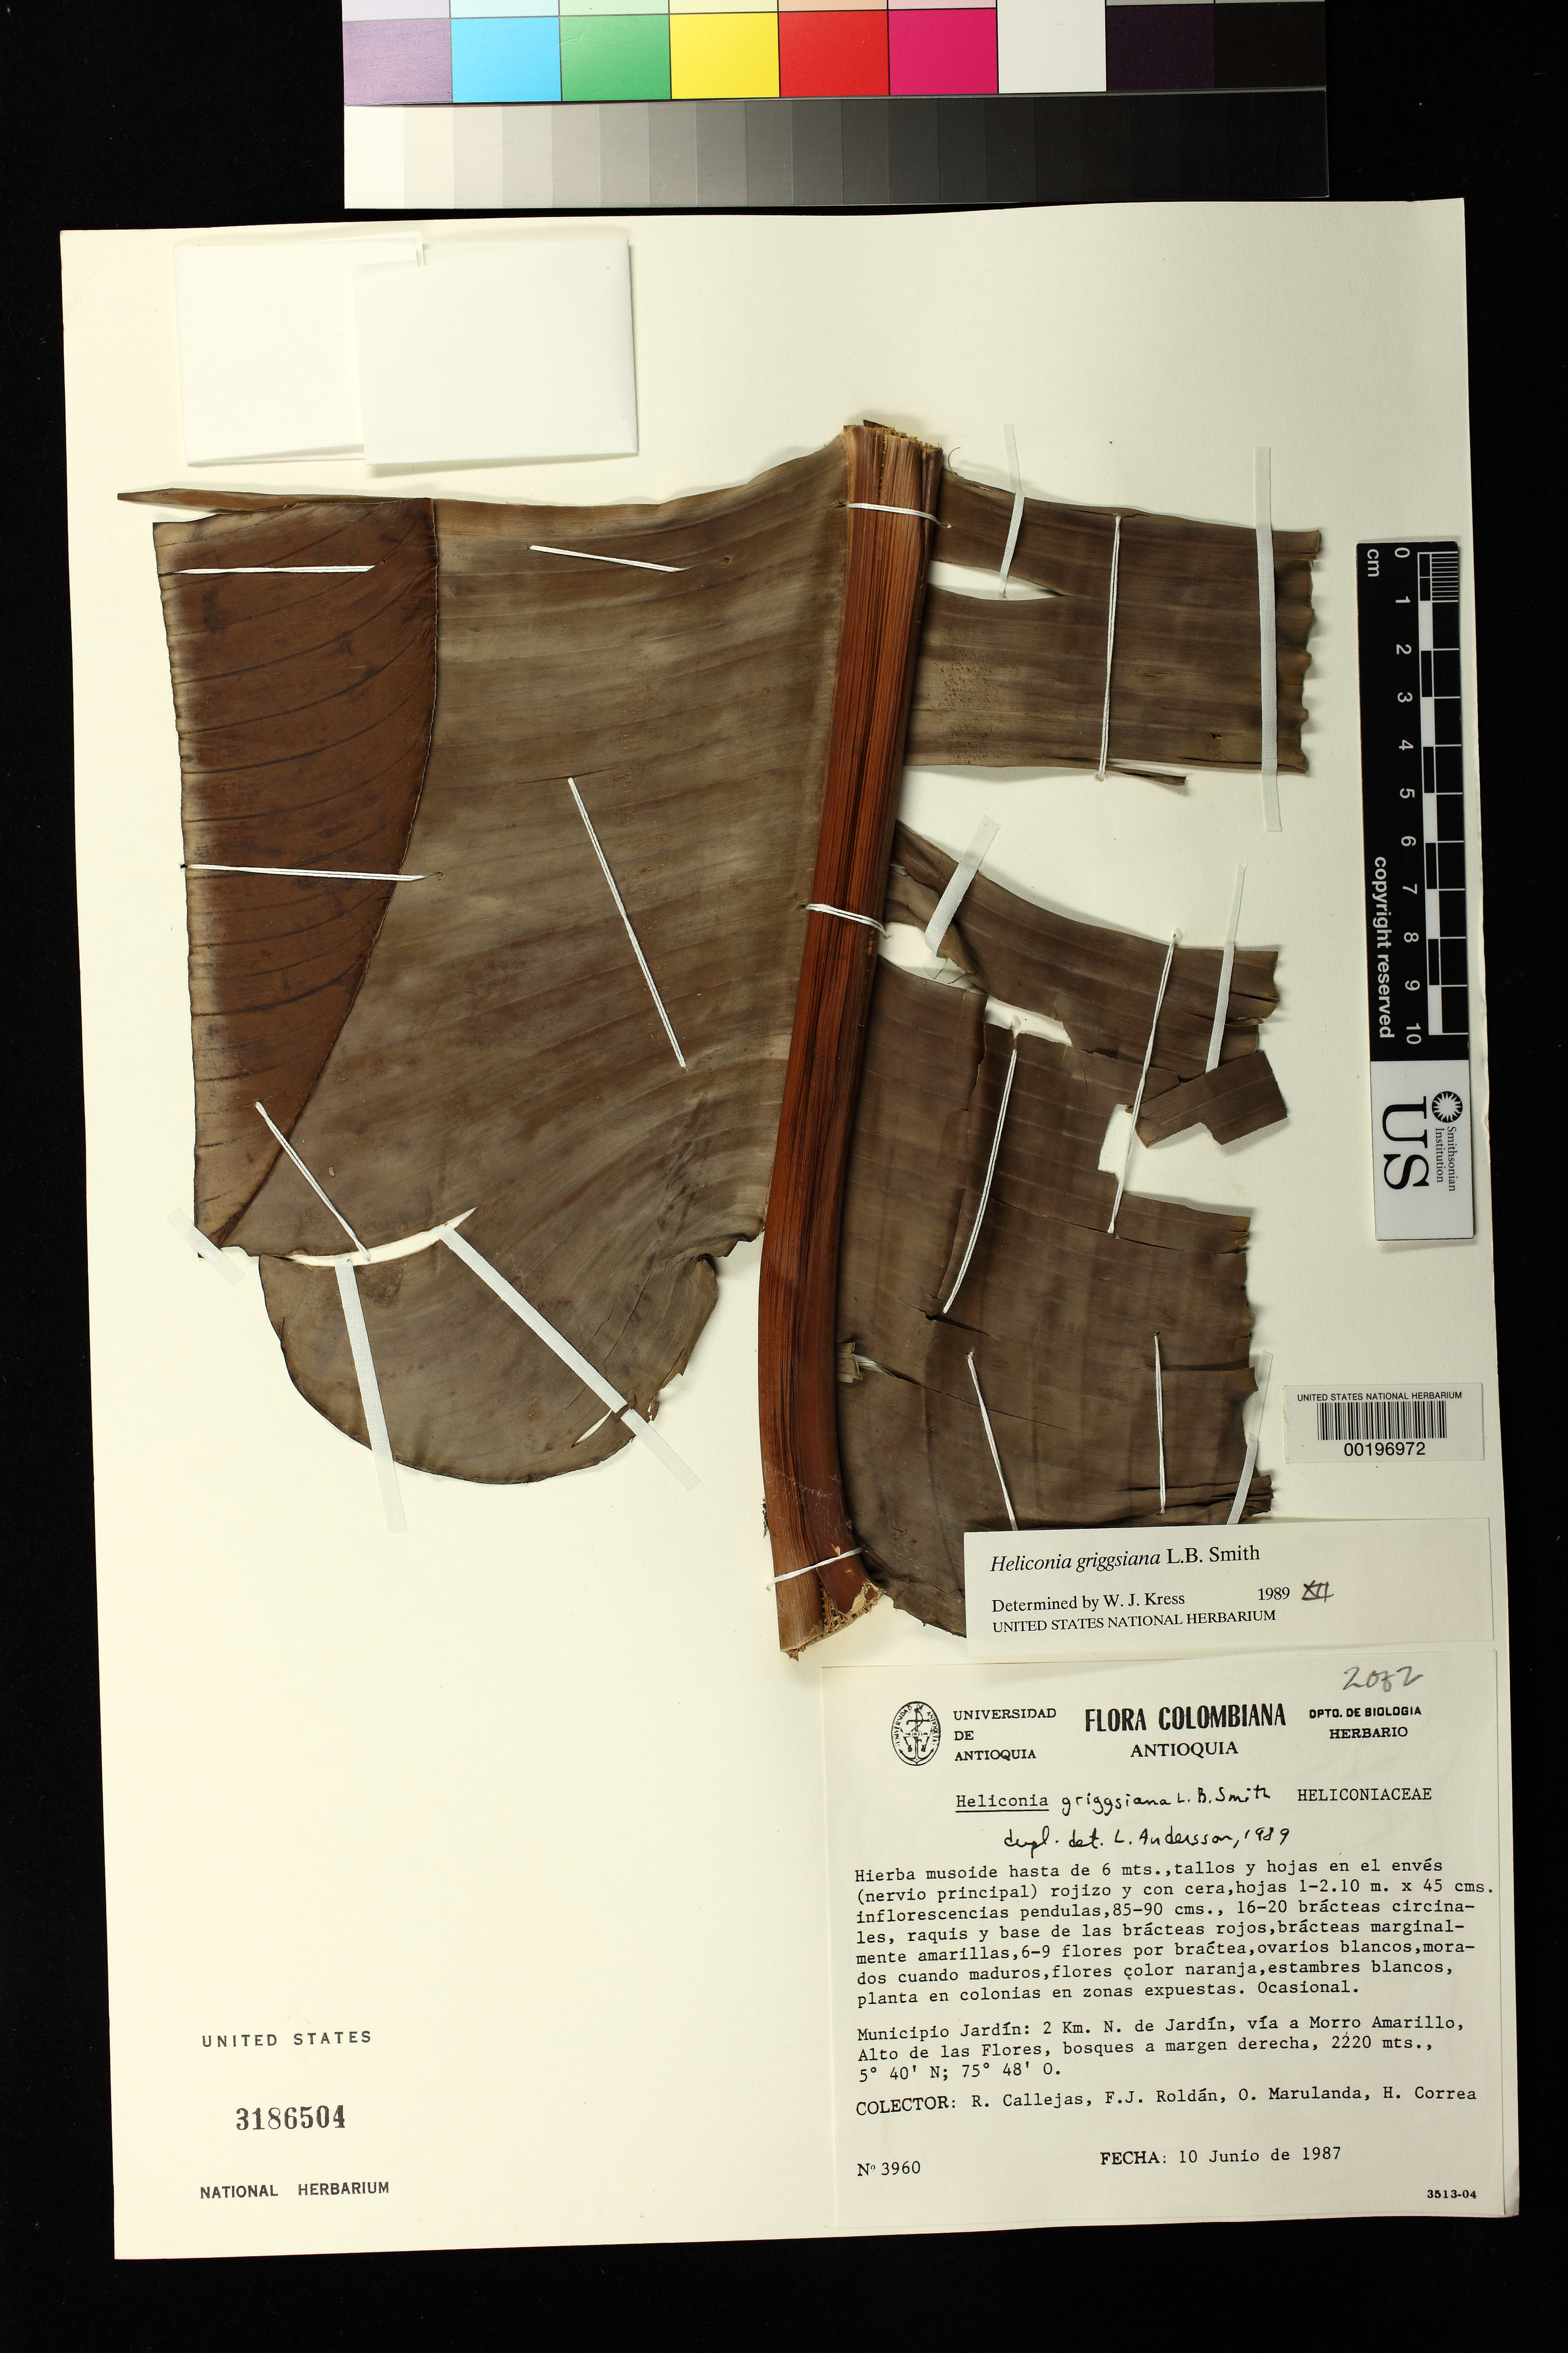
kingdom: Plantae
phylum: Tracheophyta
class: Liliopsida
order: Zingiberales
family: Heliconiaceae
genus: Heliconia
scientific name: Heliconia griggsiana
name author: L.B. Sm.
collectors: R. Callejas, F. J. Roldán, O. Marulanda & H. Correa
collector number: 3960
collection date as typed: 10 Jun 1987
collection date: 1987-06-10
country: Colombia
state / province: Antioquia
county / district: Jardín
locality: Municipio Jardin, 2 km N of Jardin, via a Morro Amarillo, Alto de Las Flores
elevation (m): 2220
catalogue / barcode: US 3186504